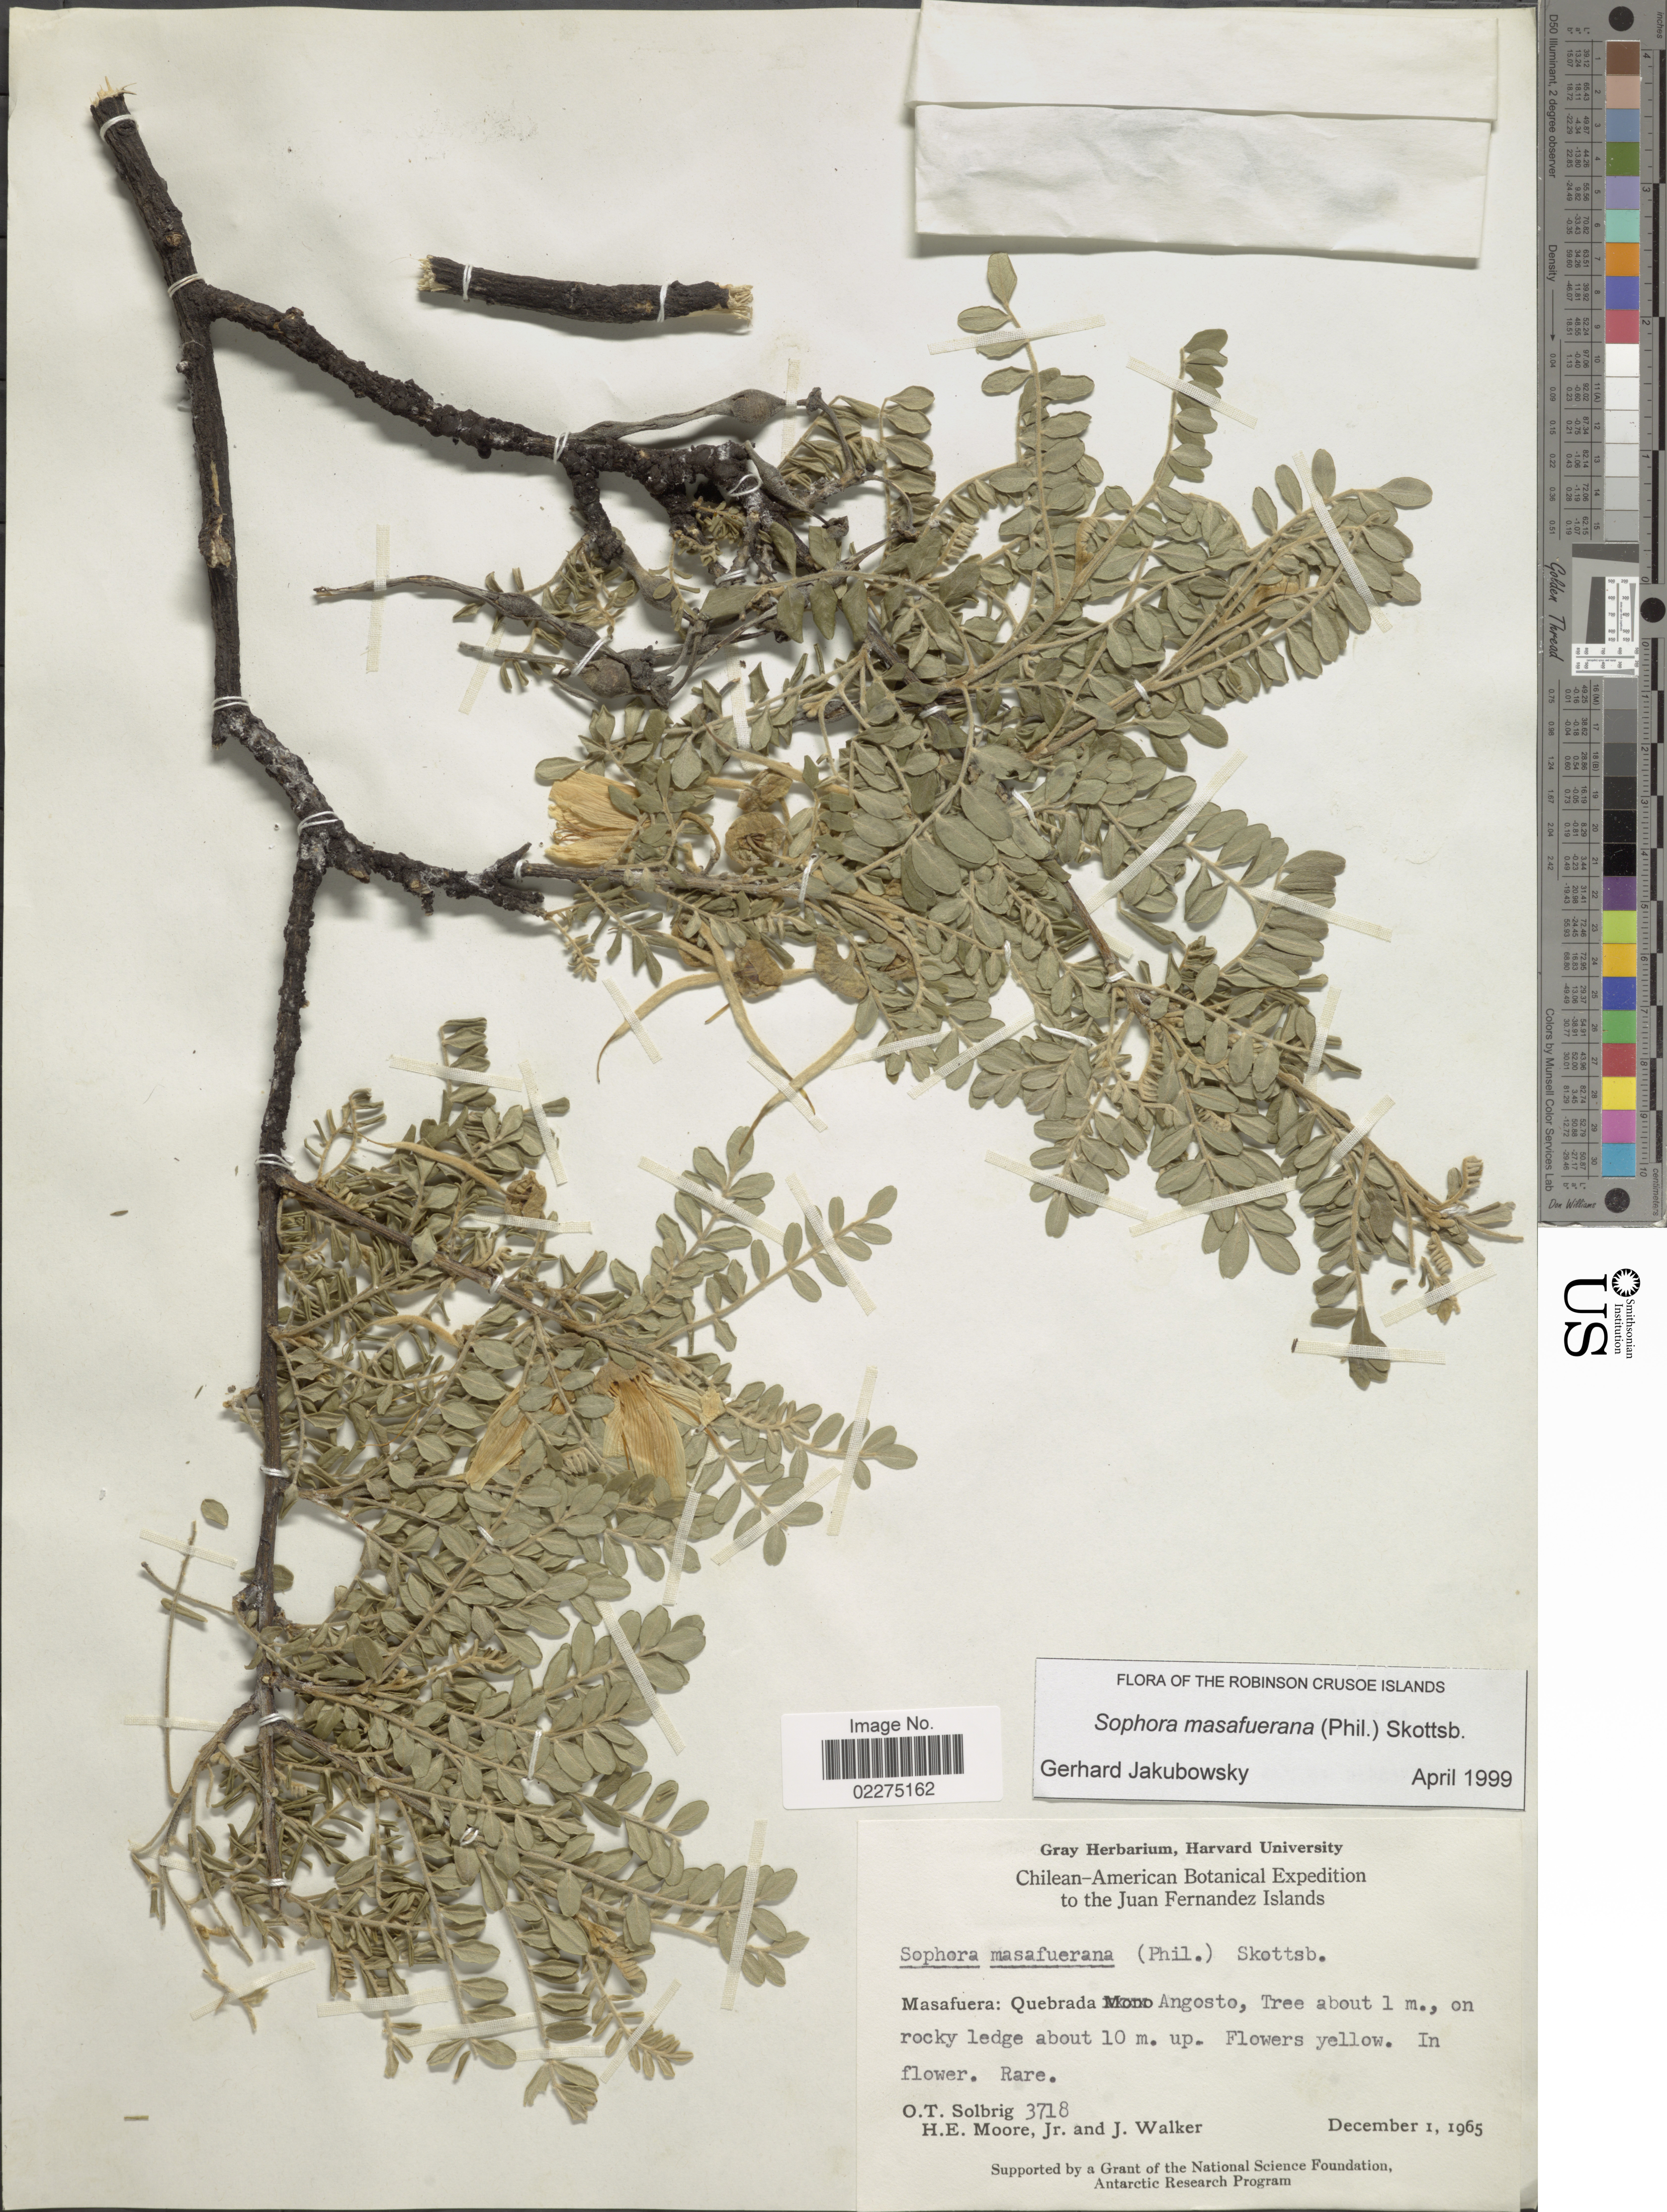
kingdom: Plantae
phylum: Tracheophyta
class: Magnoliopsida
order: Fabales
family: Fabaceae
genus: Sophora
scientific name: Sophora masafuerana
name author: (Phil.) Skottsb.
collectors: O. T. Solbrig, H. Moore & J. Walker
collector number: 3718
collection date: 1965-12-01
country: Chile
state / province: Valparaíso (V)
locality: Juan Fenrandez Islands. Masafuera: Quebrada Angosto